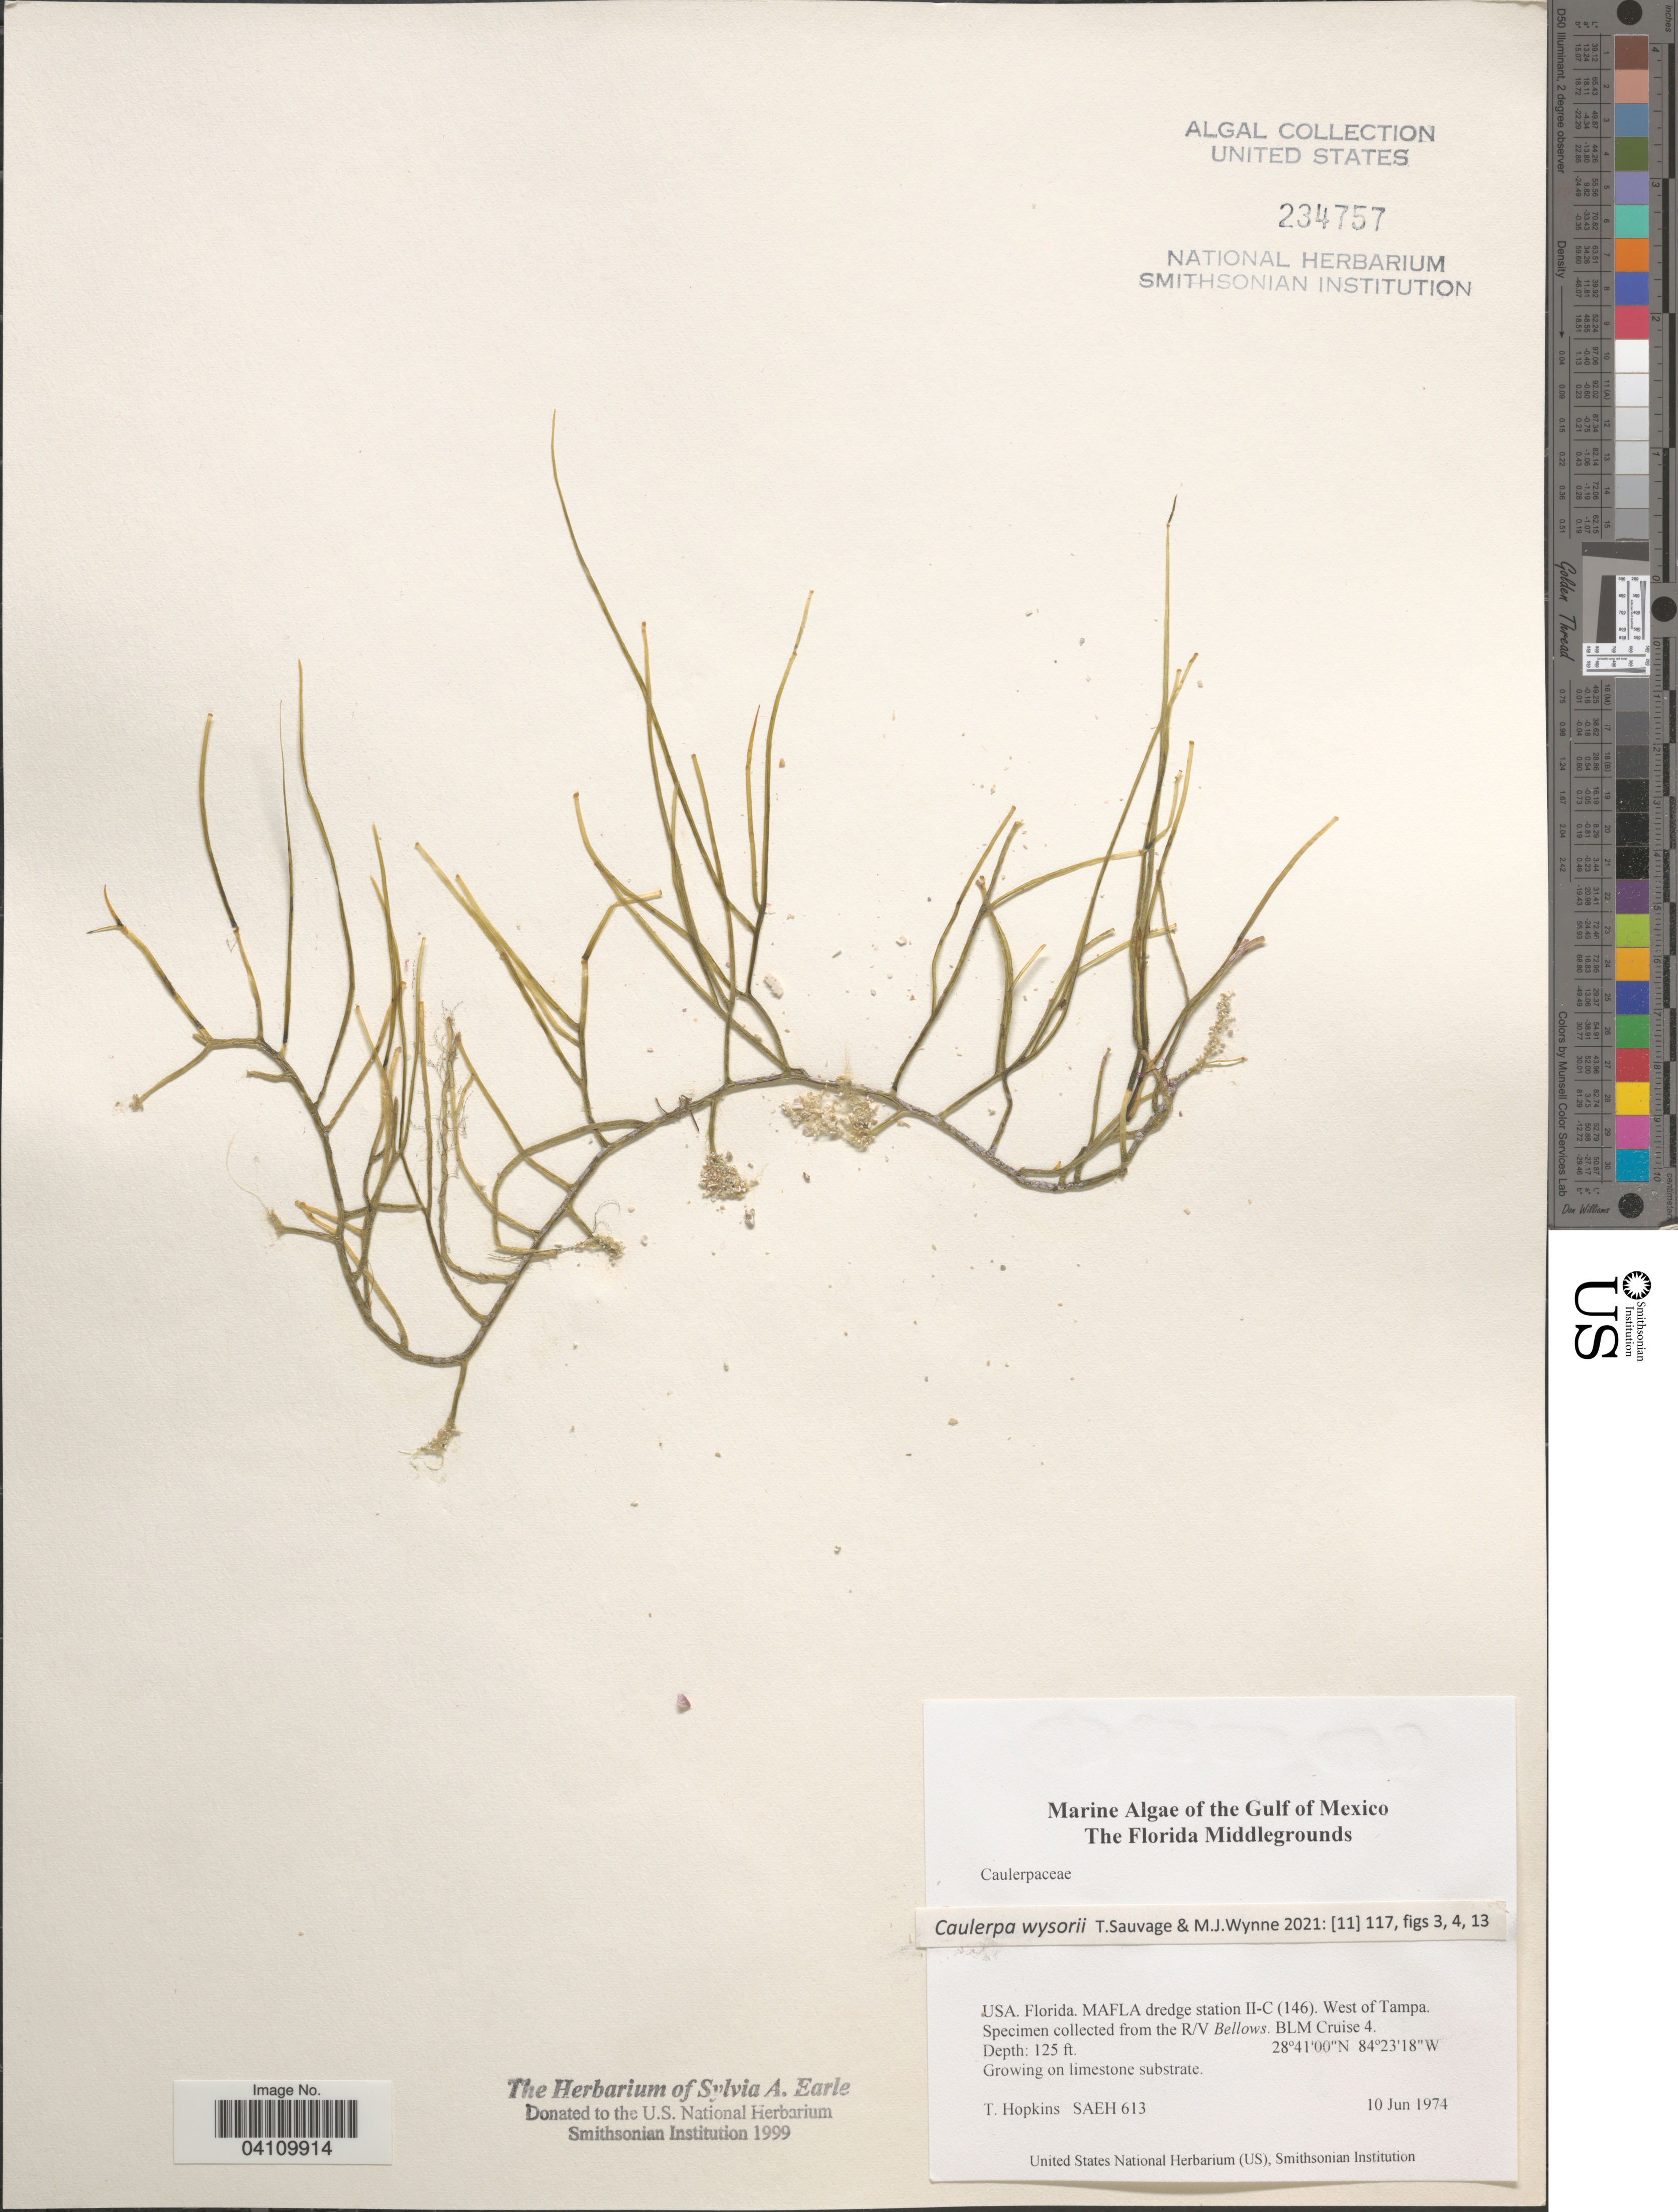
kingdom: Plantae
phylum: Chlorophyta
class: Ulvophyceae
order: Bryopsidales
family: Caulerpaceae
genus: Caulerpa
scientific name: Caulerpa wysorii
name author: Sauvage & M.J. Wynne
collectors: T. Hopkins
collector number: SAEH 613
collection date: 1974-06-10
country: United States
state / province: Florida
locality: The Gulf of Mexico. The Florida Middlegrounds. MAFLA dredge station II-C (146). West of Tampa. From the R/V Bellows. BLM Cruise 4.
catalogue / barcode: US 234757